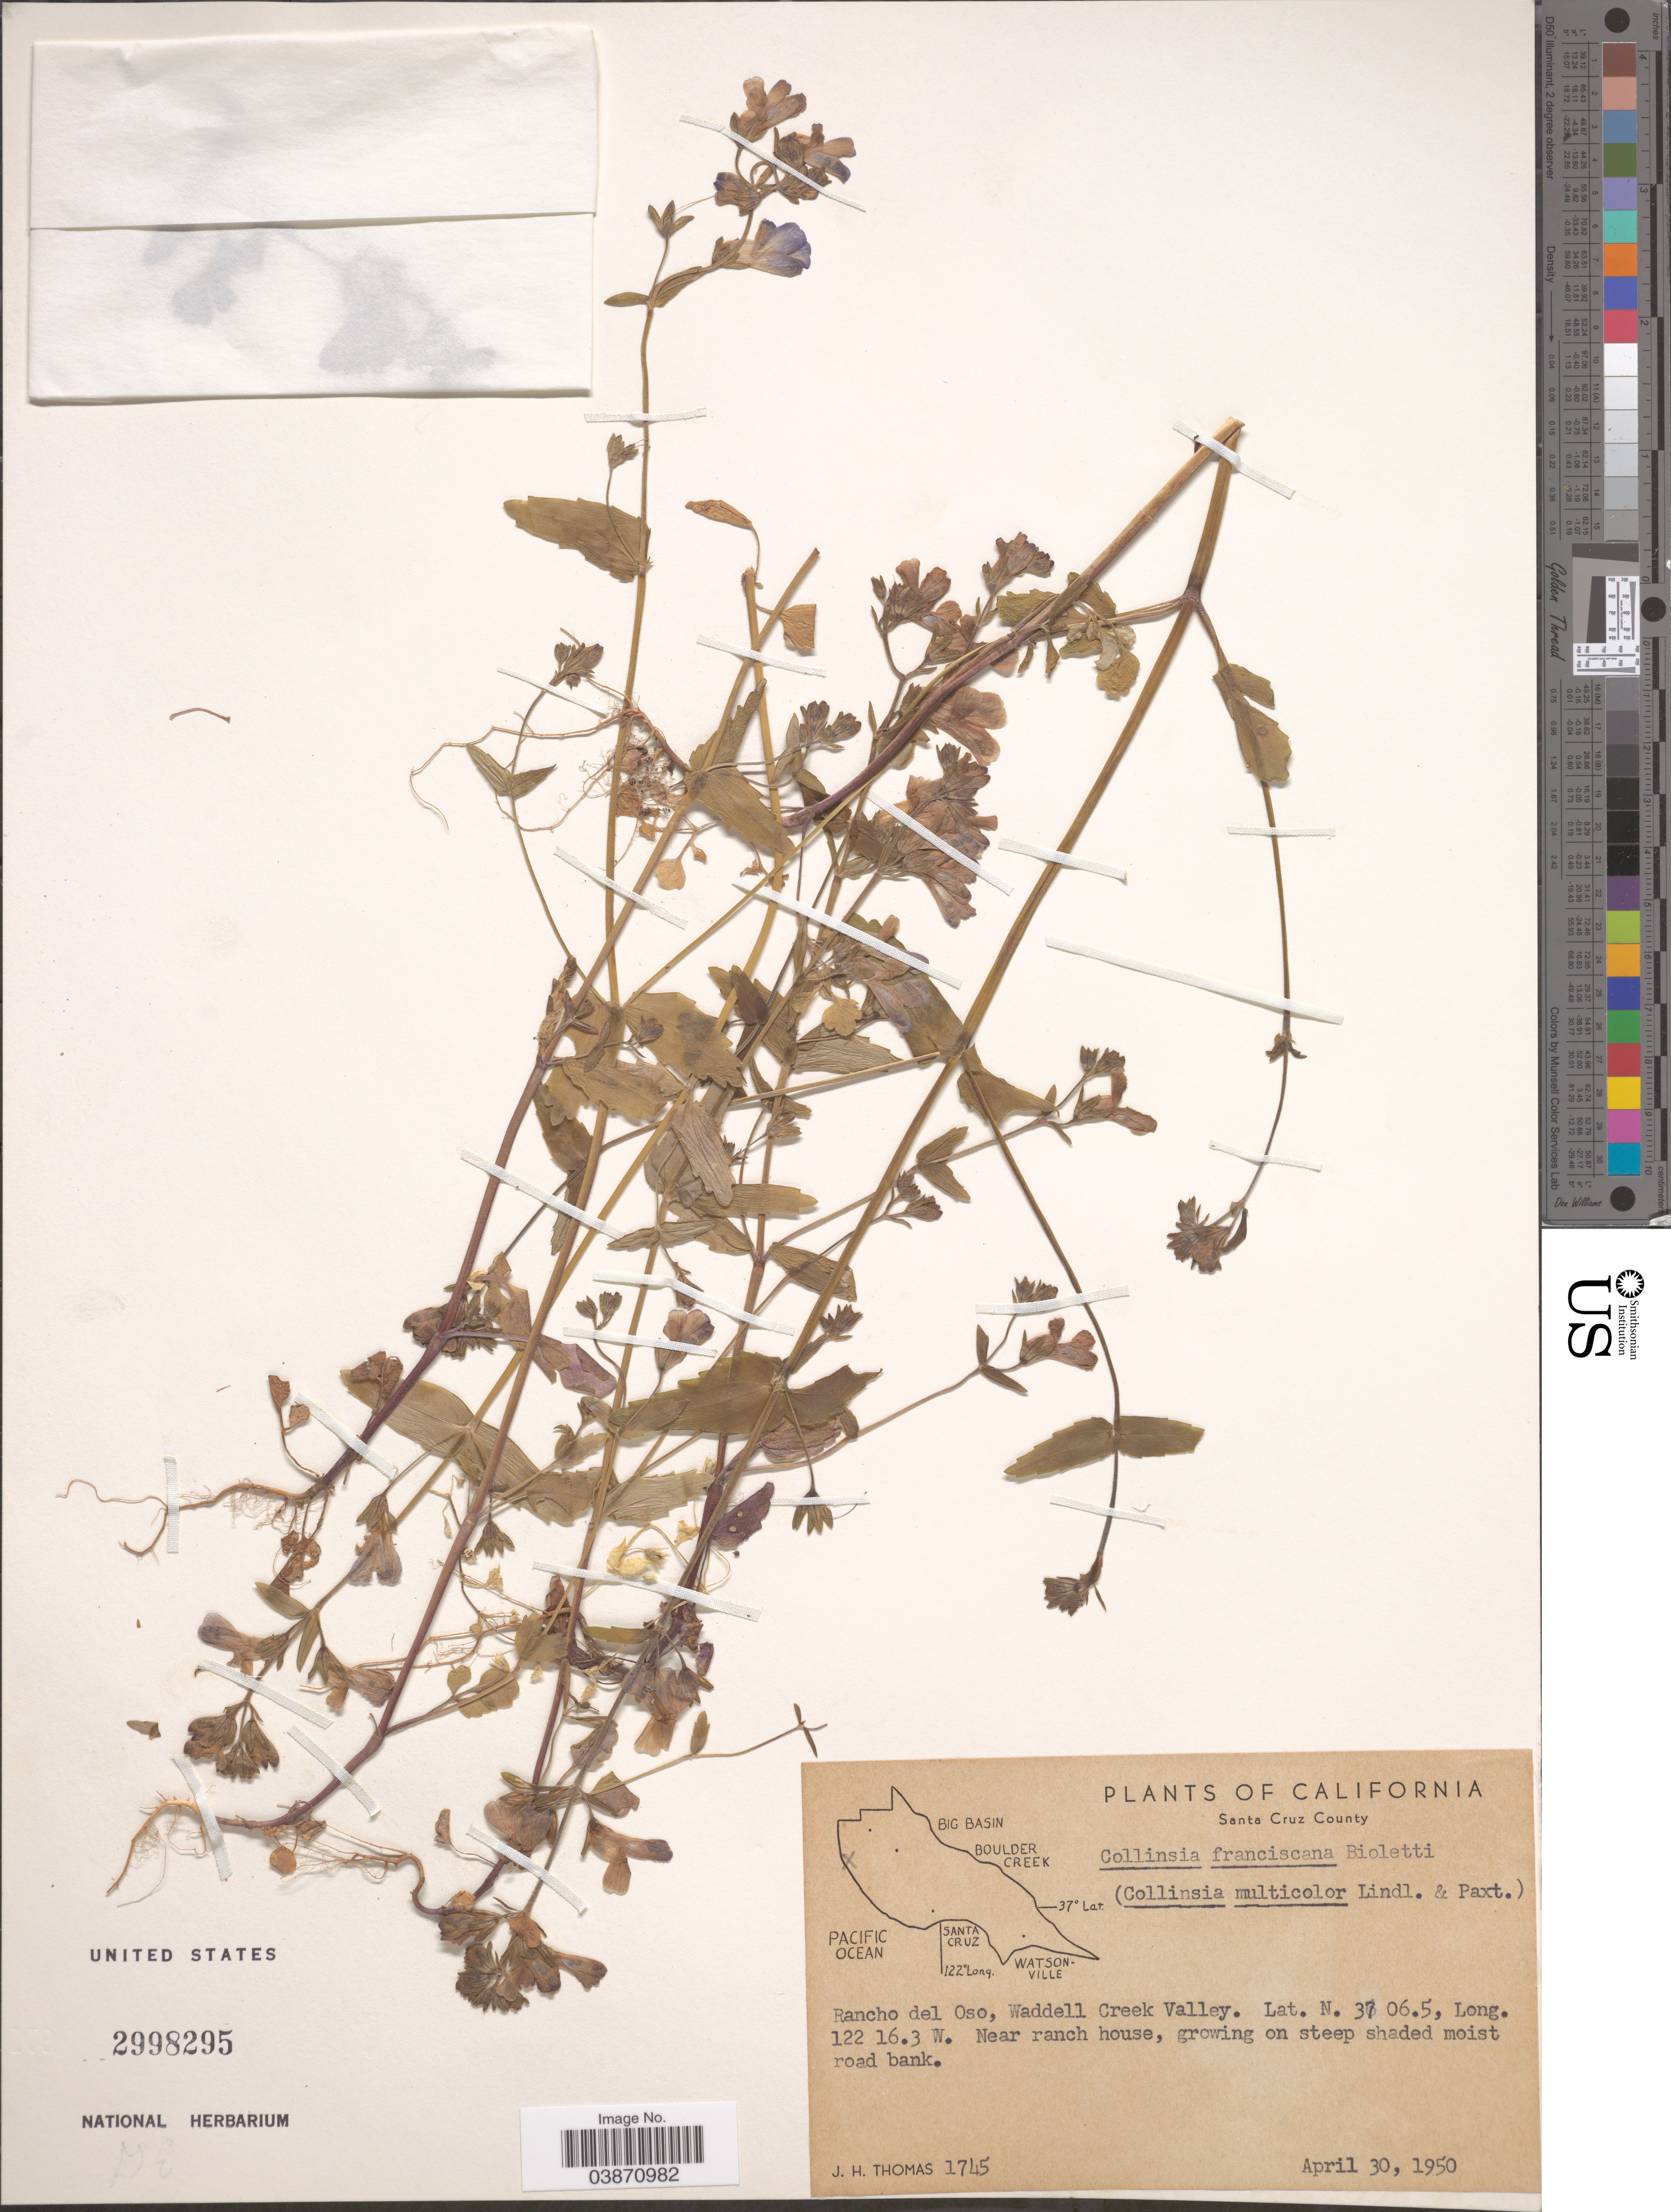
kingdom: Plantae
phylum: Tracheophyta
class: Magnoliopsida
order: Lamiales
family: Plantaginaceae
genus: Collinsia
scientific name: Collinsia franciscana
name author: Bioletti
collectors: J. H. Thomas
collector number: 1745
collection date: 1950-04-30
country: United States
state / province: California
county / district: Santa Cruz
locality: Santa Cruz County. Rancho del Oso, Waddell Creek Valley. Near ranch house.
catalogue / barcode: US 2998295